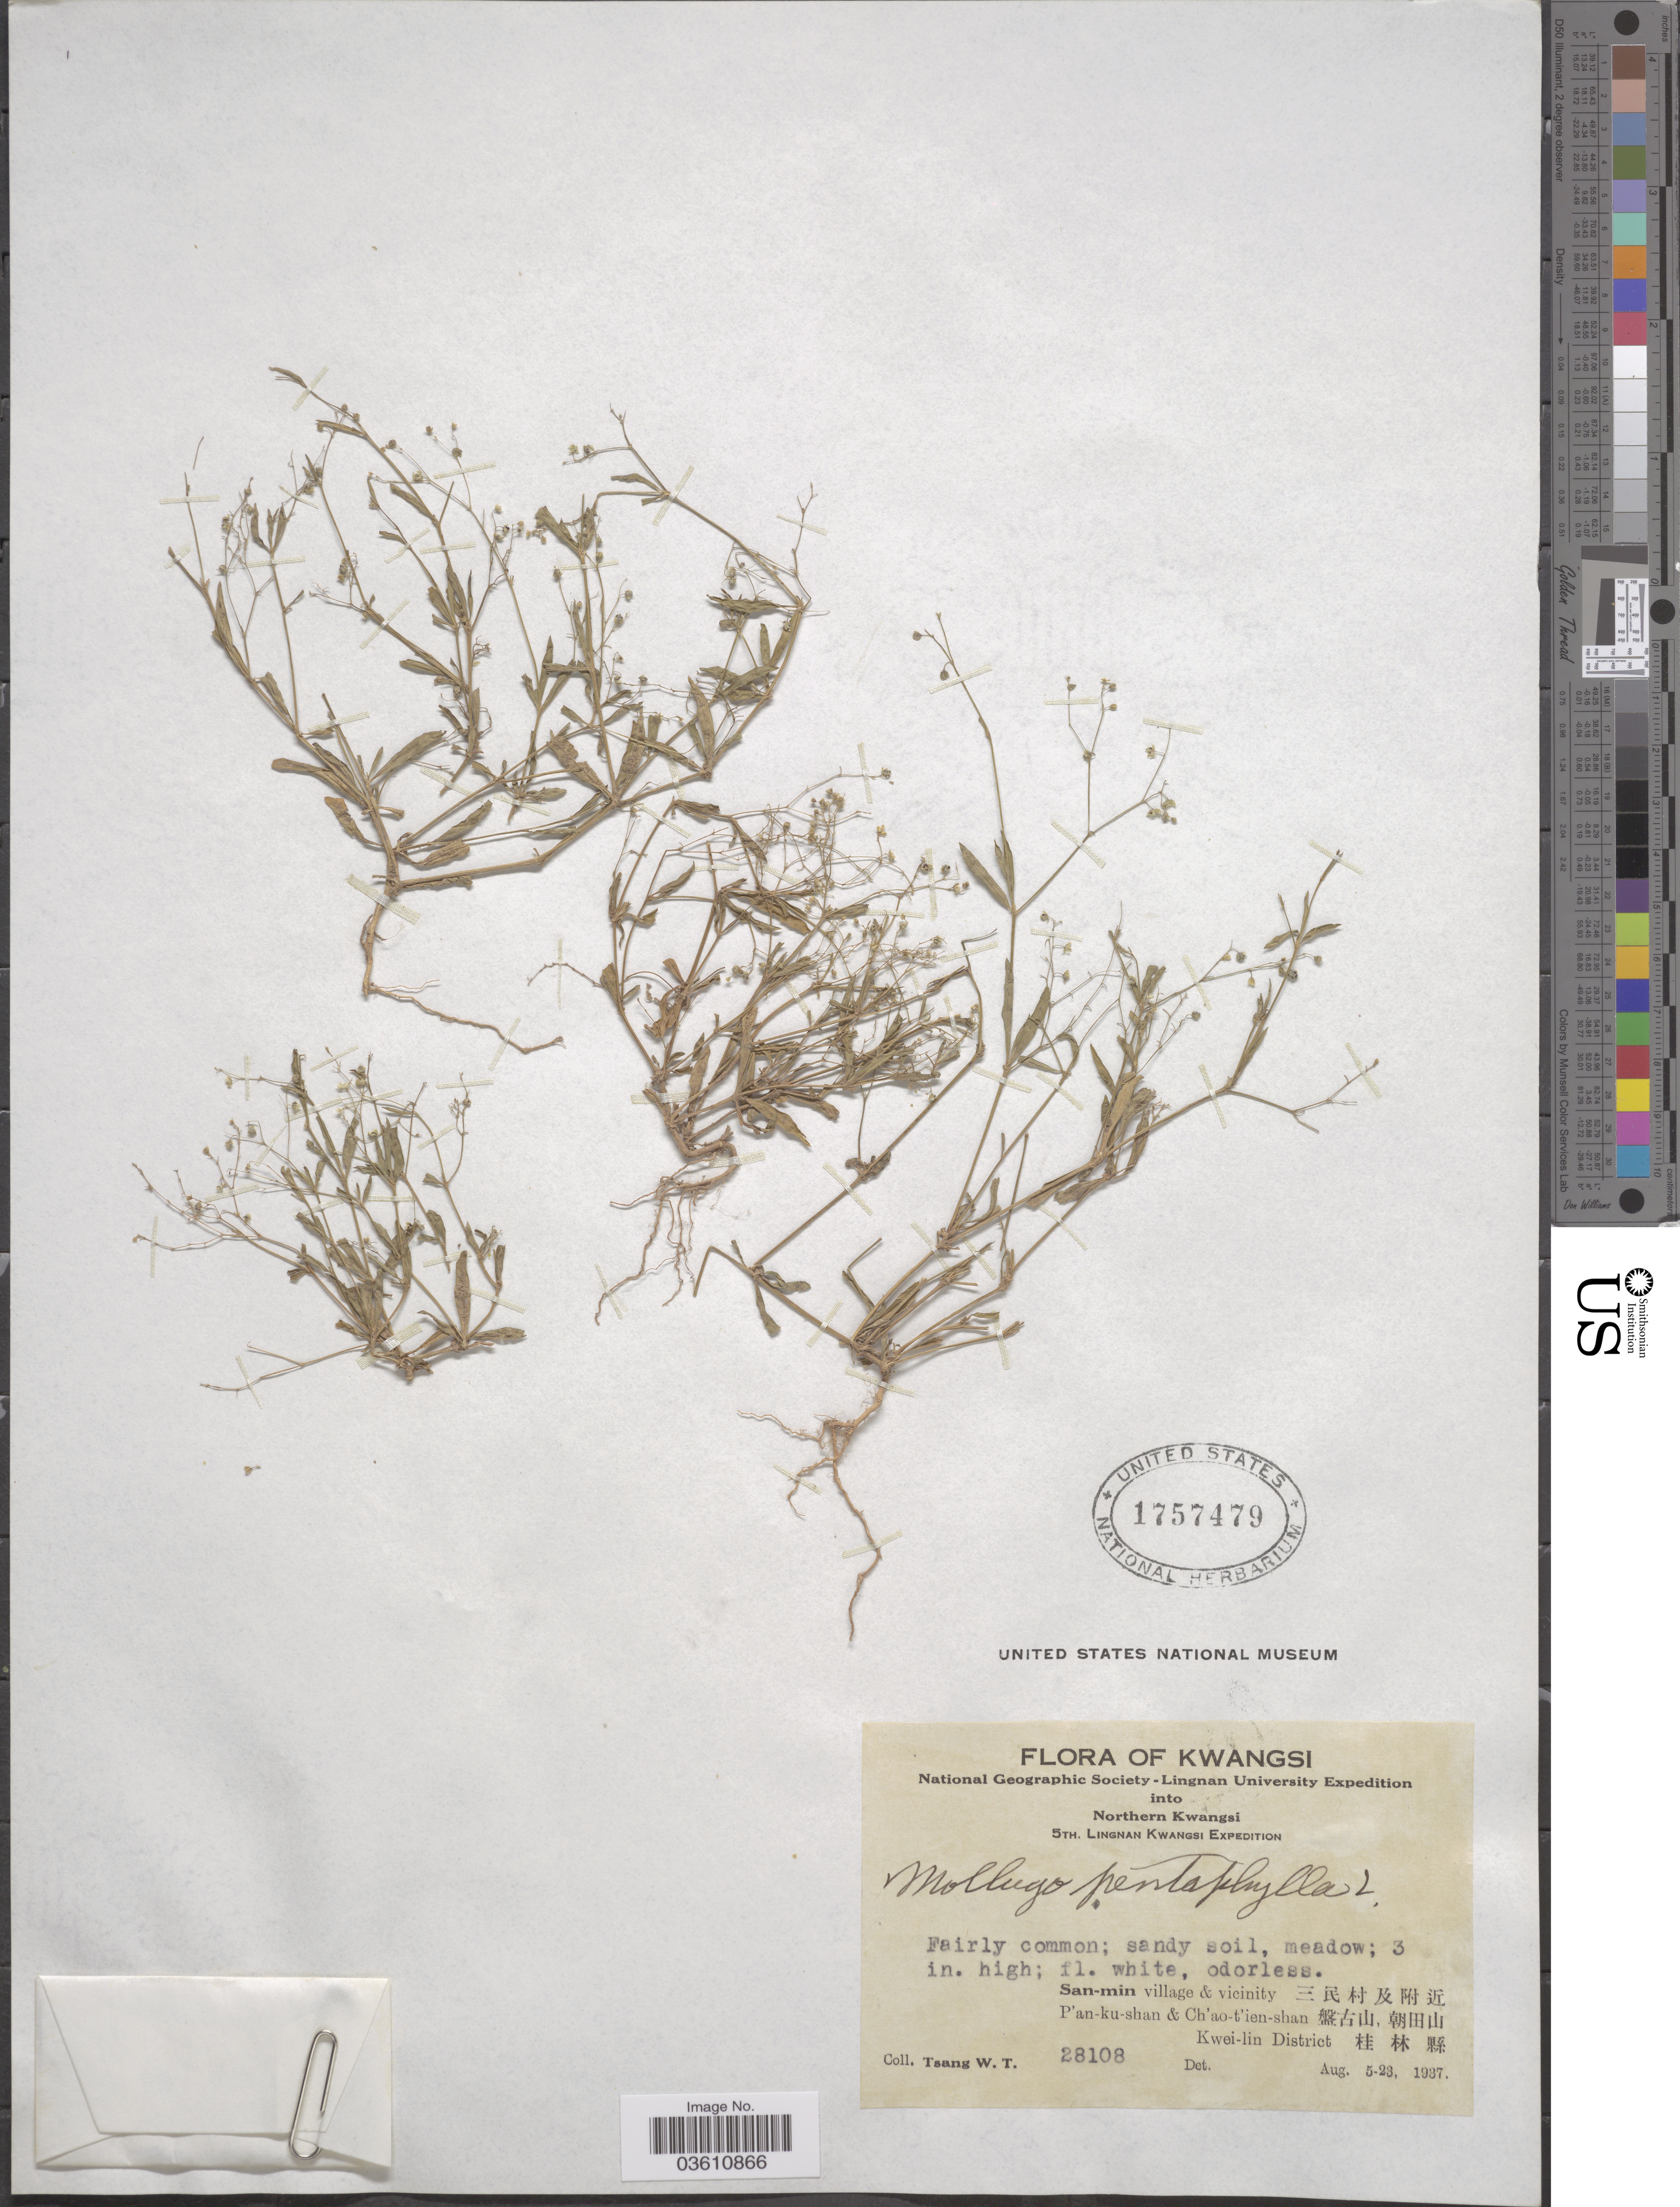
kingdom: Plantae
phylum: Tracheophyta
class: Magnoliopsida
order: Caryophyllales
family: Molluginaceae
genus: Trigastrotheca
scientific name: Trigastrotheca pentaphylla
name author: (L.) Thulin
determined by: Strong, Mark T., (BOT), Smithsonian Institution - National Museum of Natural History (UNITED STATES)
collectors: W. T. Tsang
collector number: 28108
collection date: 1937-08-05/1937-08-23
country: China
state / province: Guangxi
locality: Kwangsi.Northern Kwangsi. San-min village & vicinity P'an-ku-shan & Ch'ao-t'ien-shan, Kwei-lin District .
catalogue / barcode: US 1757479